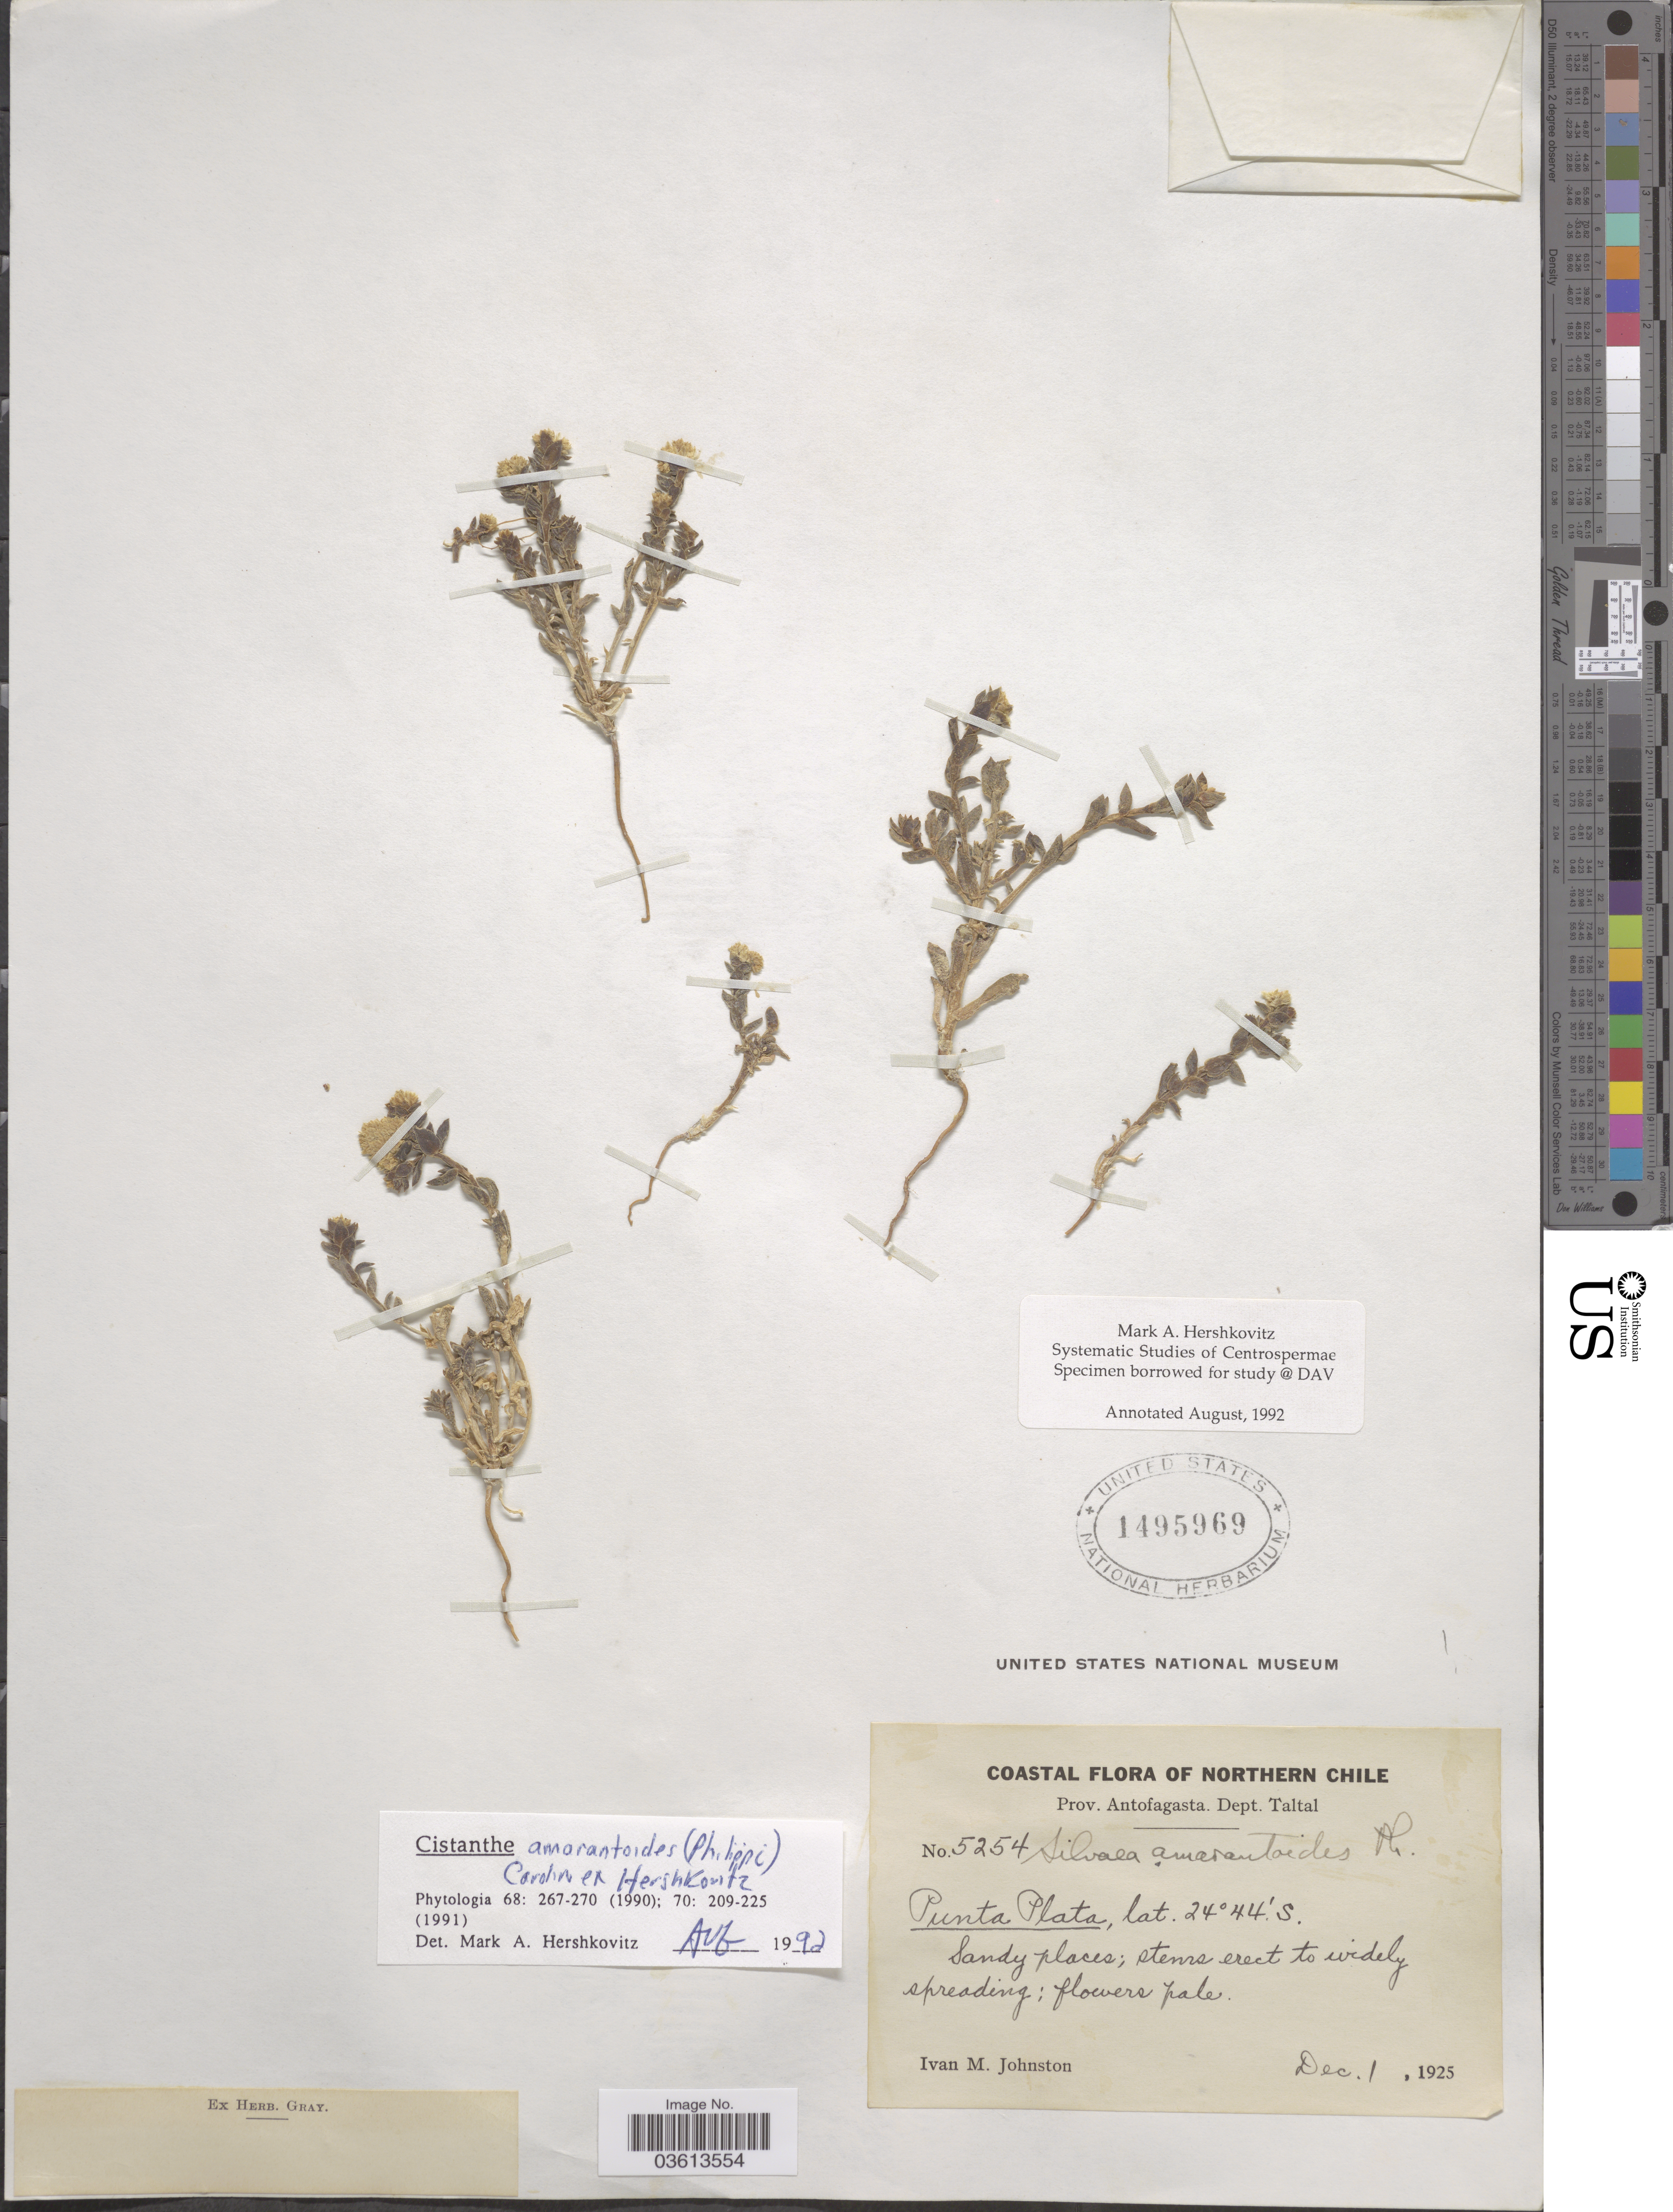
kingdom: Plantae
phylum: Tracheophyta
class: Magnoliopsida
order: Caryophyllales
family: Montiaceae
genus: Philippiamra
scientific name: Philippiamra amarantoides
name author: (Phil.) Kuntze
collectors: I.M. Johnston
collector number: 5254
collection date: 1925-12-01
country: Chile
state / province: Antofagasta (II)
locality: Coastal Northern Chile. Prov. Antofagasta. Dept. Taltal. Punta Plata.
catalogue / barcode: US 1495969